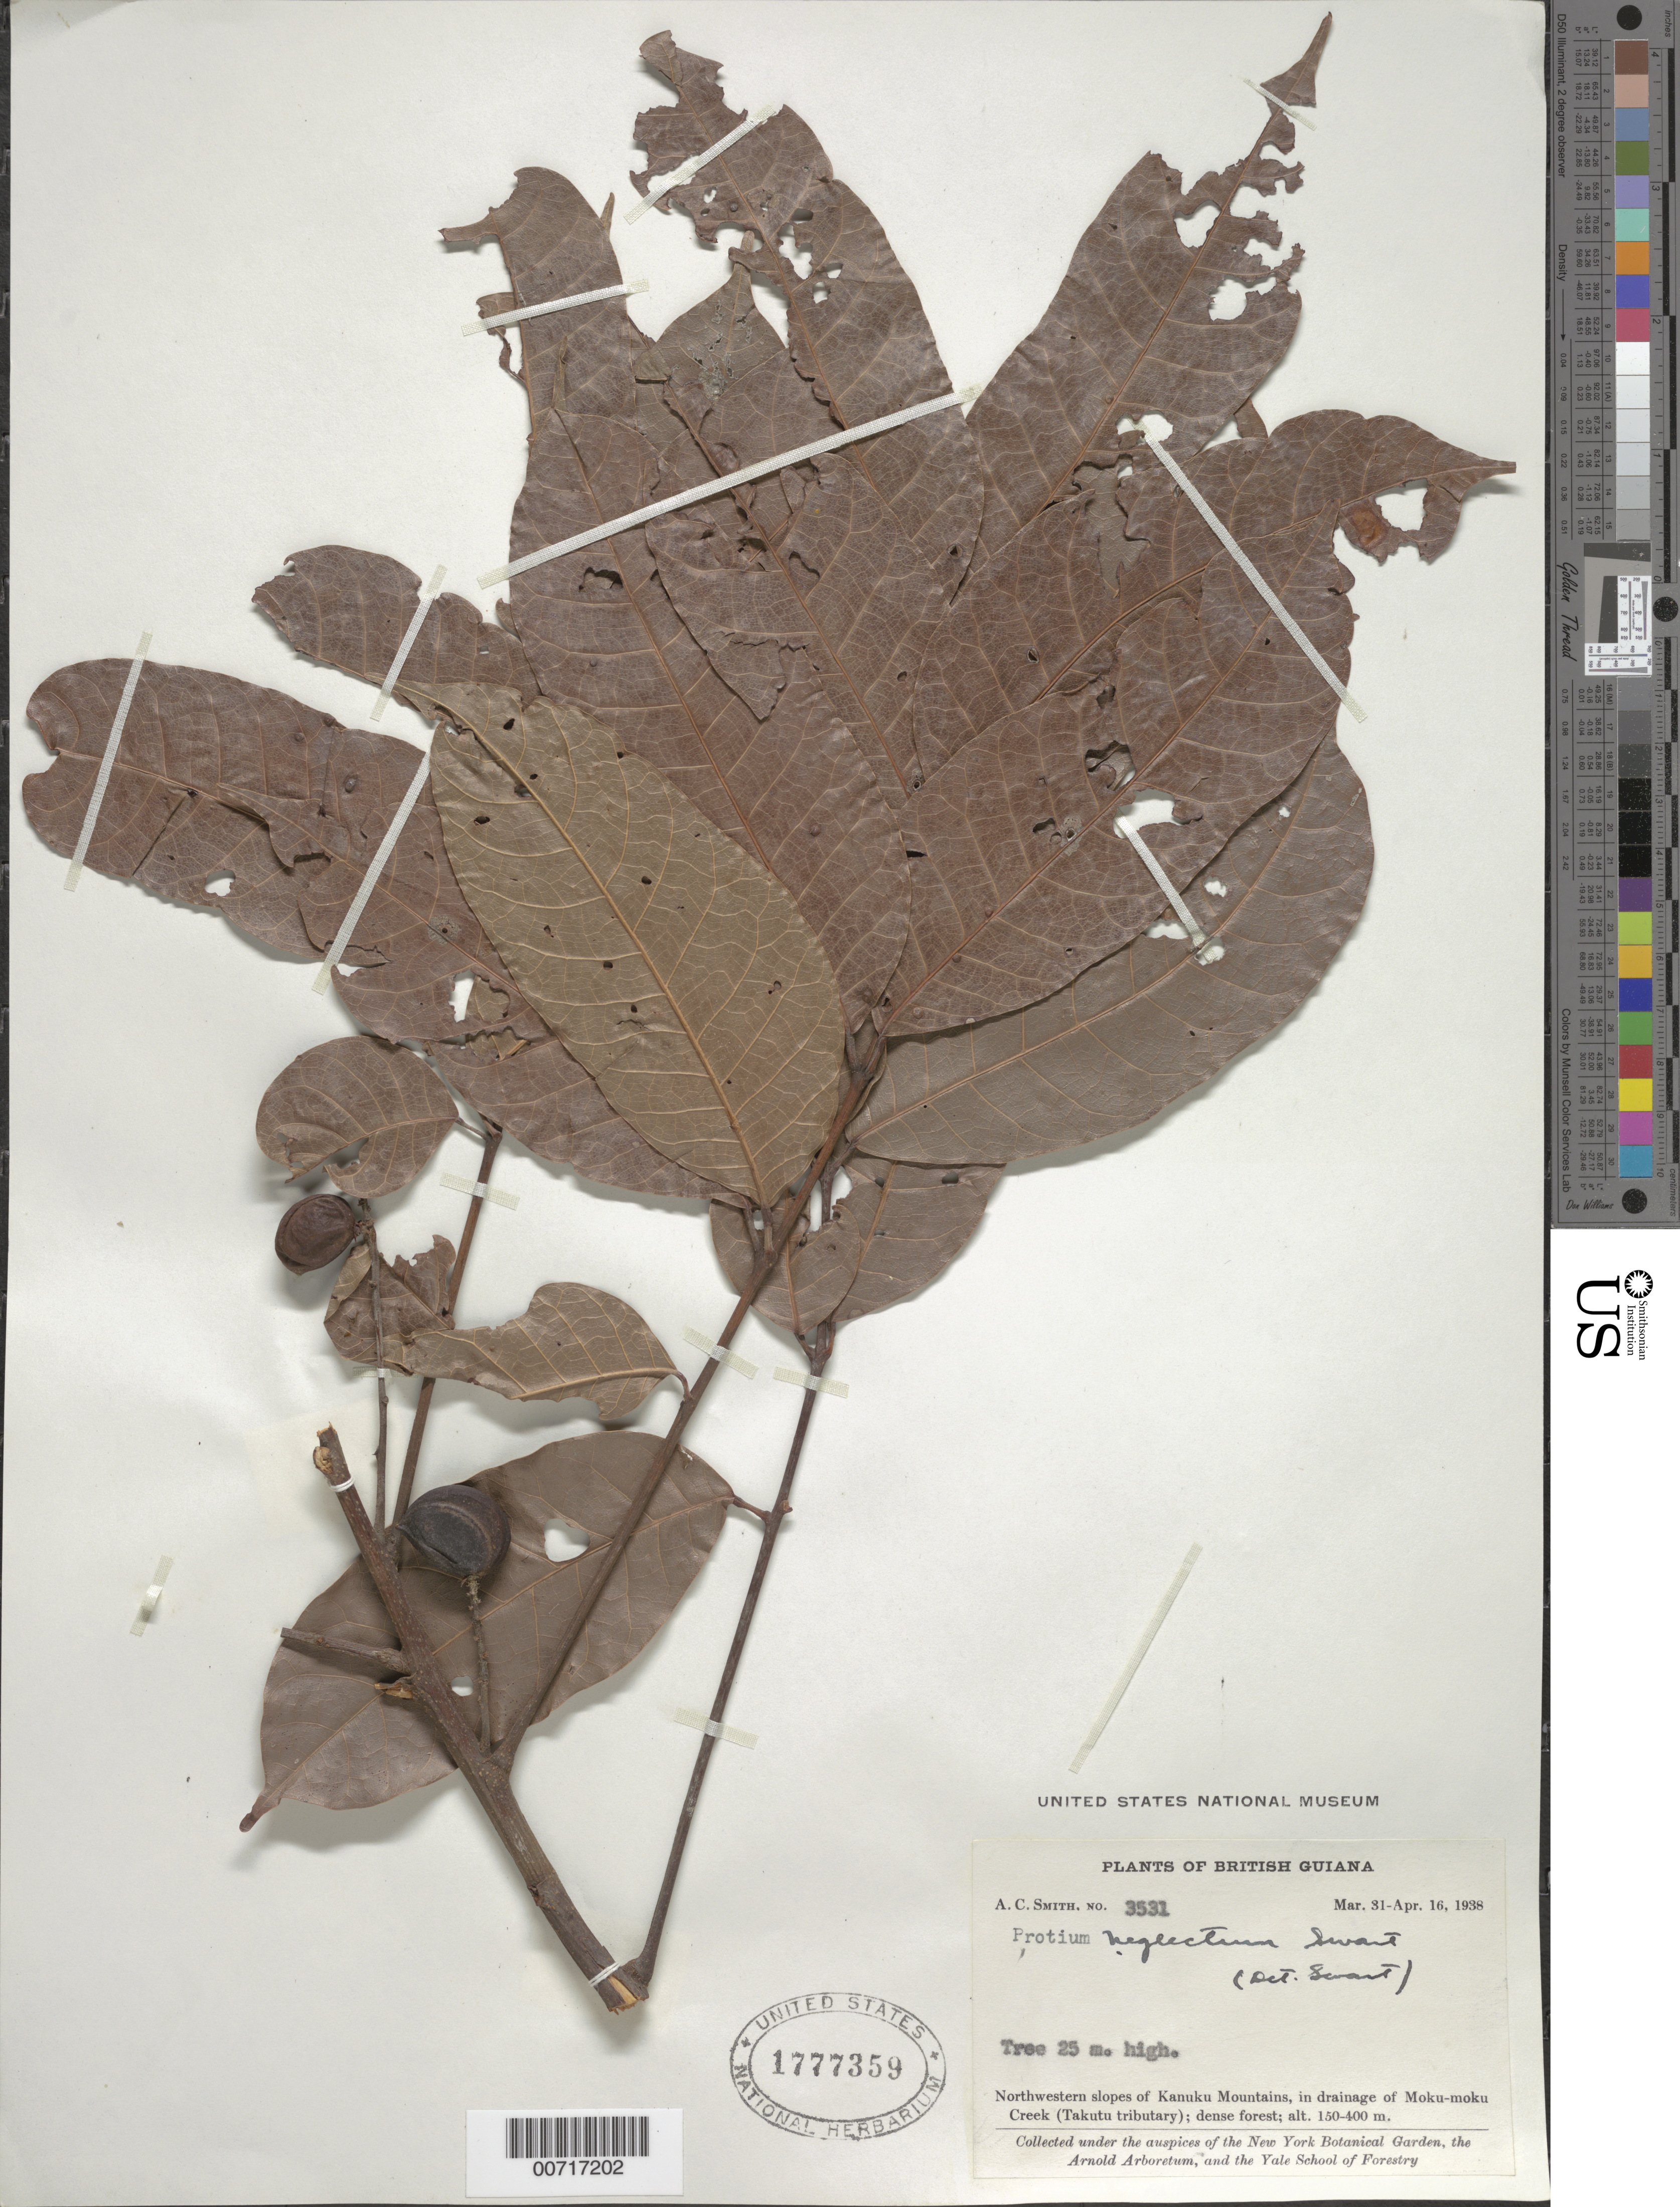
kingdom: Plantae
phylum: Tracheophyta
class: Magnoliopsida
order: Sapindales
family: Burseraceae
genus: Protium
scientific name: Protium neglectum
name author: Swart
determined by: Swart, Jan J., (UTRECHT)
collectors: A. C. Smith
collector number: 3531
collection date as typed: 31-Mar-38 to 16-Apr-38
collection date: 1938-03-31/1938-04-16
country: Guyana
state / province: U. Takutu-U. Essequibo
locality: Kanuku Mts., NW slopes, in drainage of Moku-moku Creek (Takutu tributary)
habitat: Dense forest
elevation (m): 150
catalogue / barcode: US 1777359